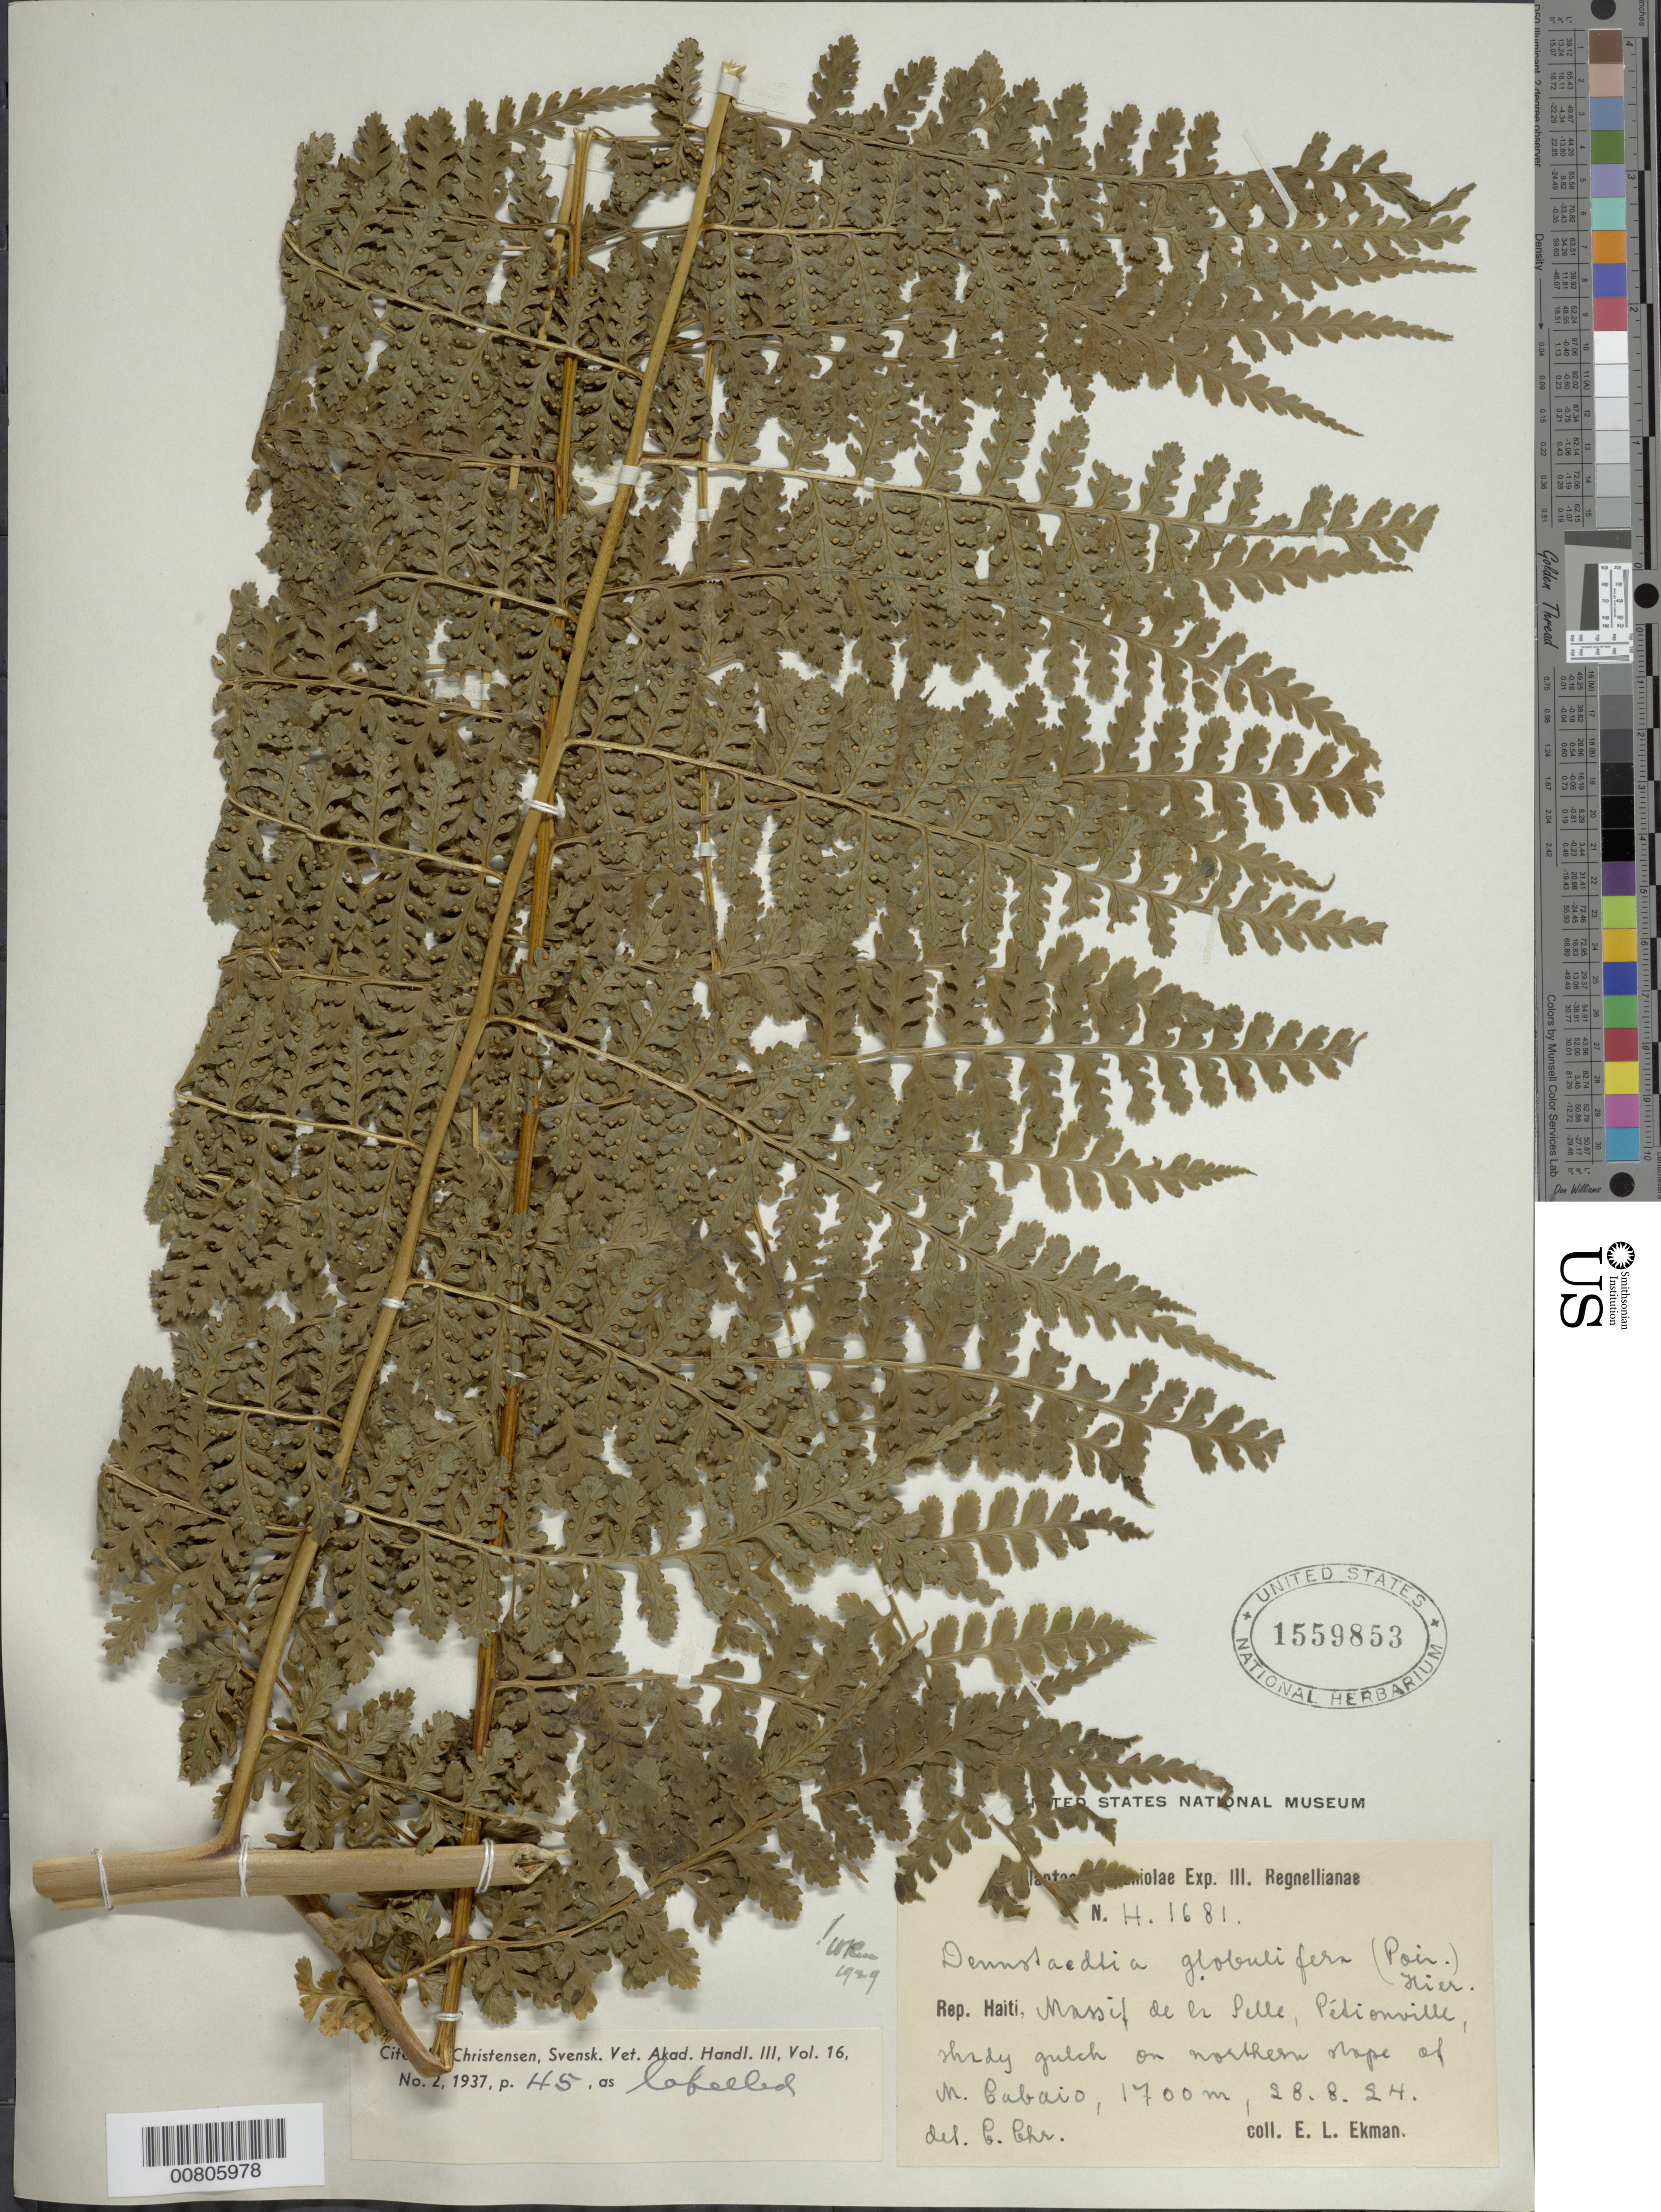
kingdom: Plantae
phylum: Tracheophyta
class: Polypodiopsida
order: Polypodiales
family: Dennstaedtiaceae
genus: Dennstaedtia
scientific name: Dennstaedtia globulifera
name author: (Poir.) Hieron.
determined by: Christensen, C. F. A.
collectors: E. L. Ekman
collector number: H 1681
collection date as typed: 28 Aug 1924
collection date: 1924-08-28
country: Haiti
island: Hispaniola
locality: Massif de la Selle, Pétionville, N slope of M. Cabaio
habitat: Shady gulch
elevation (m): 1700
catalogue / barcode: US 1559853